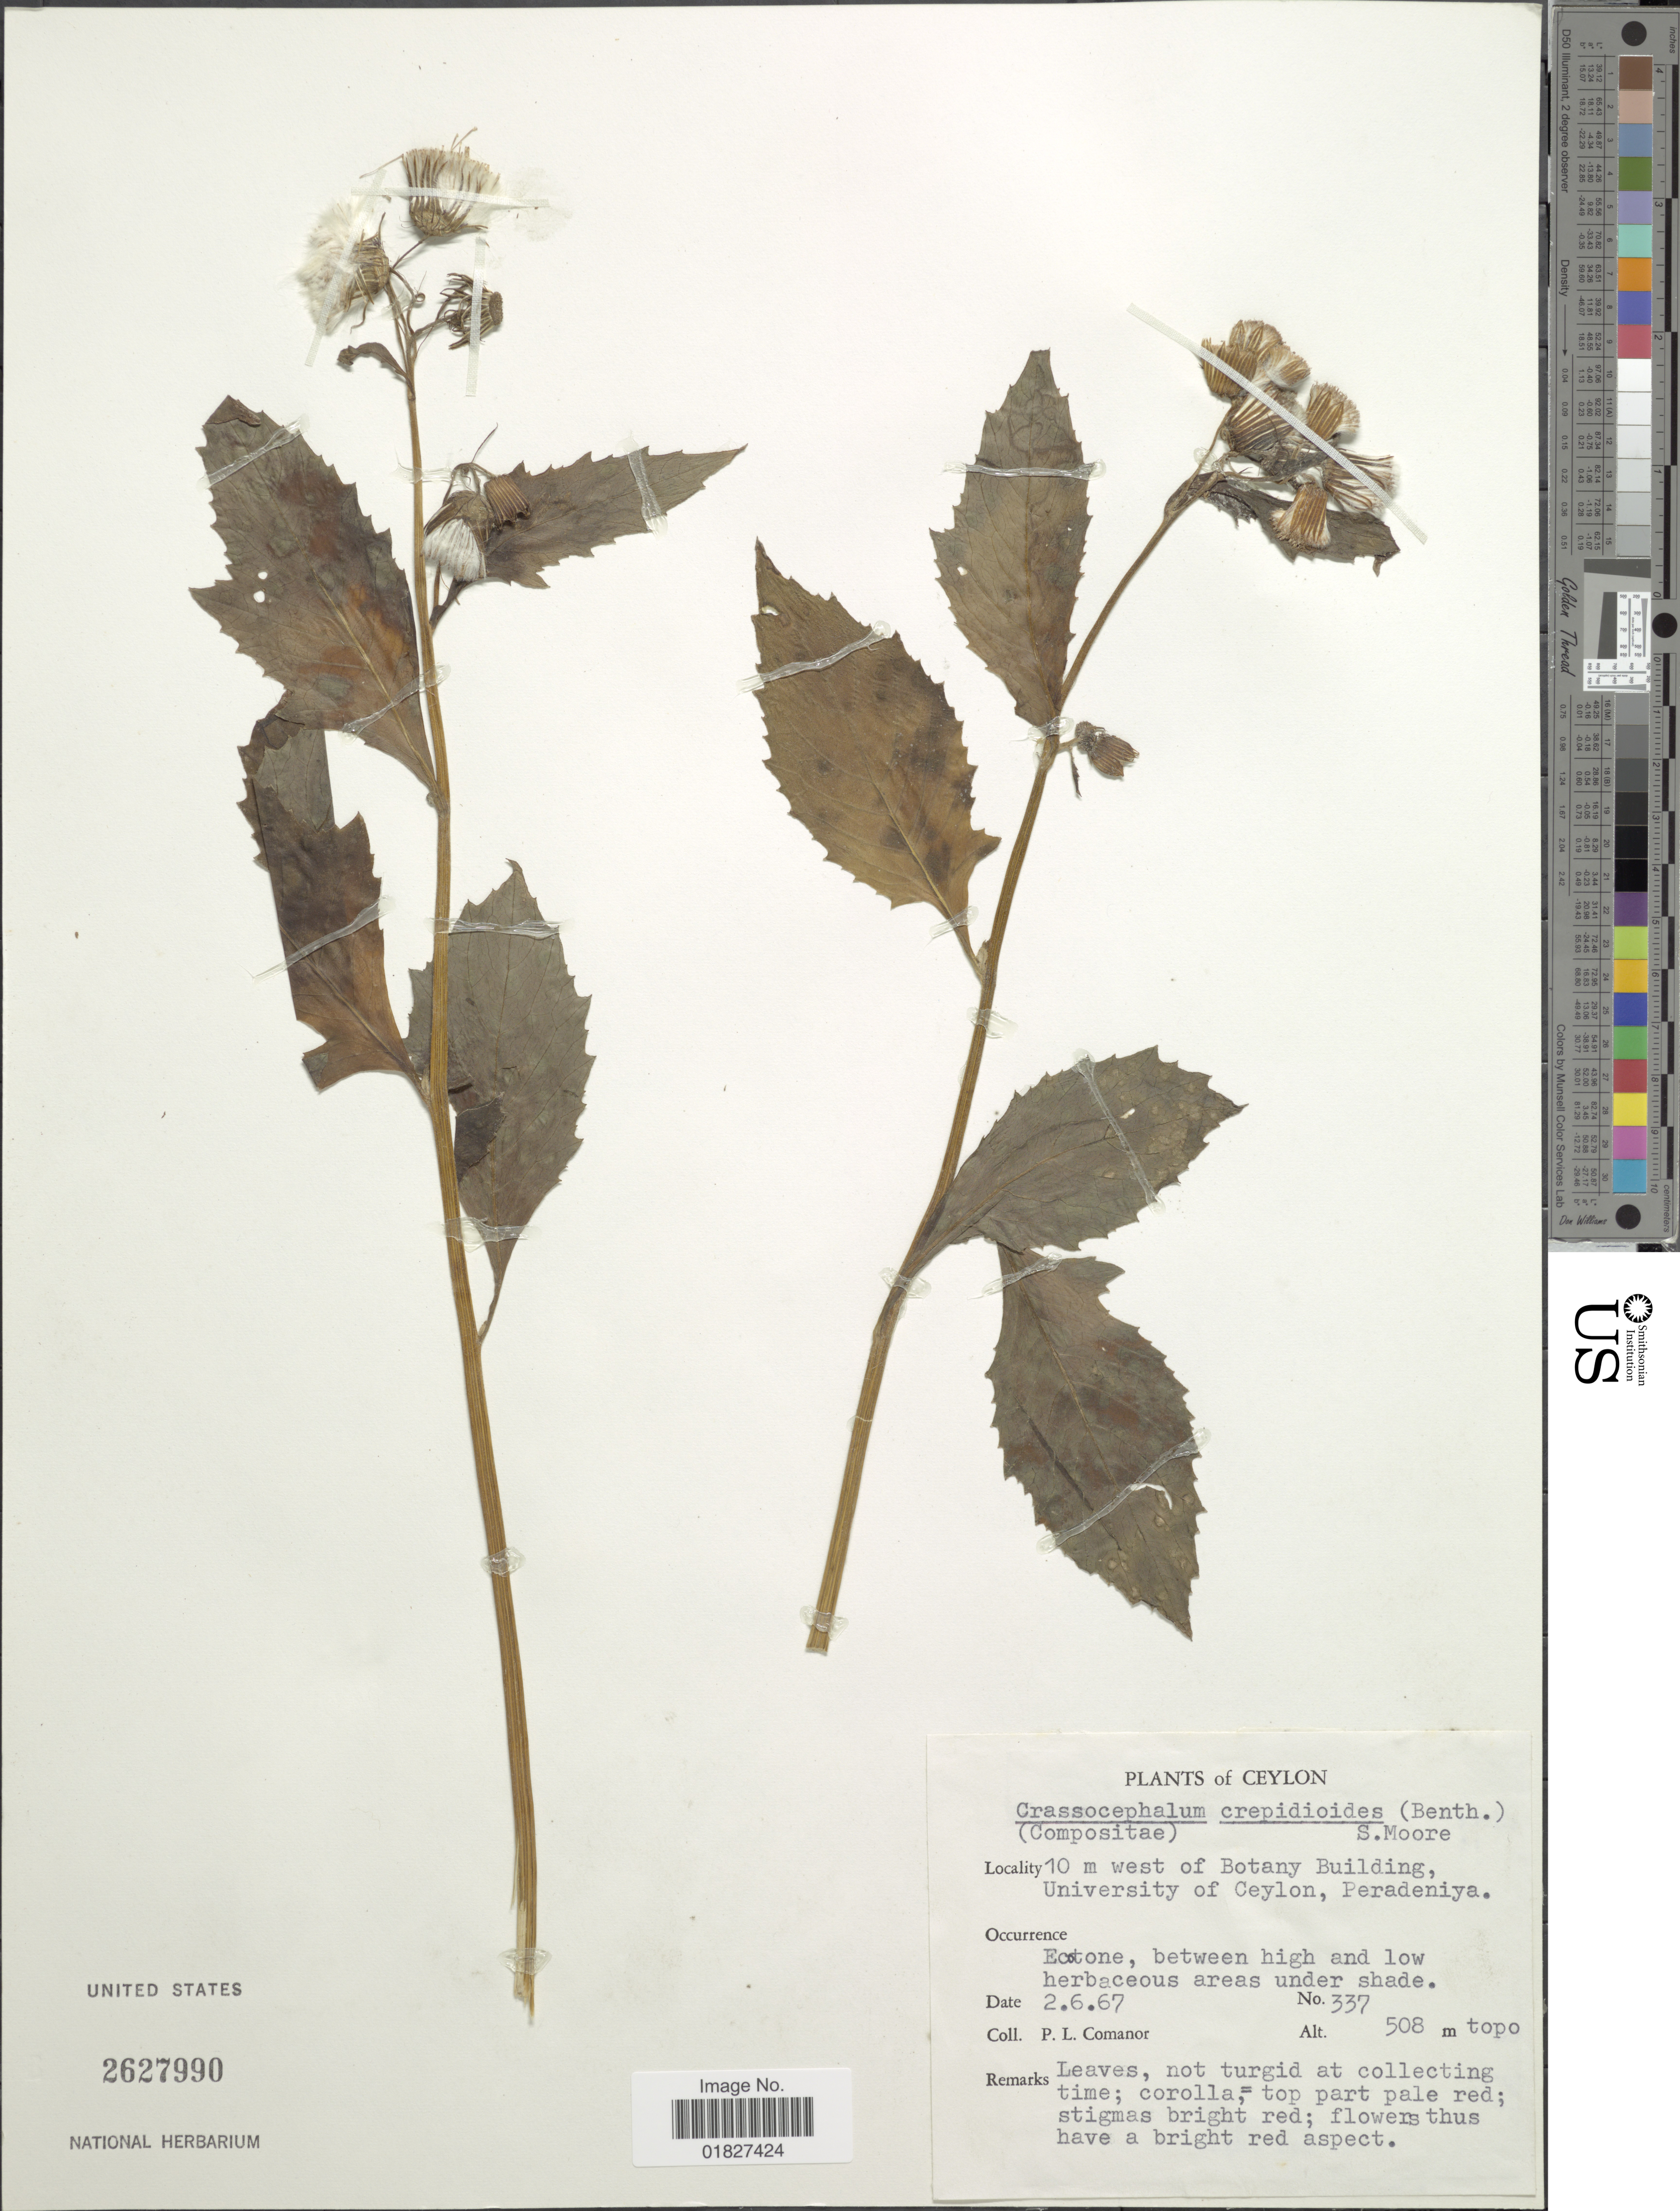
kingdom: Plantae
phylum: Tracheophyta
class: Magnoliopsida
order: Asterales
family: Asteraceae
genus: Crassocephalum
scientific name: Crassocephalum crepidioides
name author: (Benth.) S. Moore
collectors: P. Comanor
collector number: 337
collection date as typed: Transcribed d/m/y: 2/6/67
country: Sri Lanka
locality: Ceylon, 10 m west of Botany Building, University of Ceylon, Perandeniya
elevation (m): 508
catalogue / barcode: US 2627990